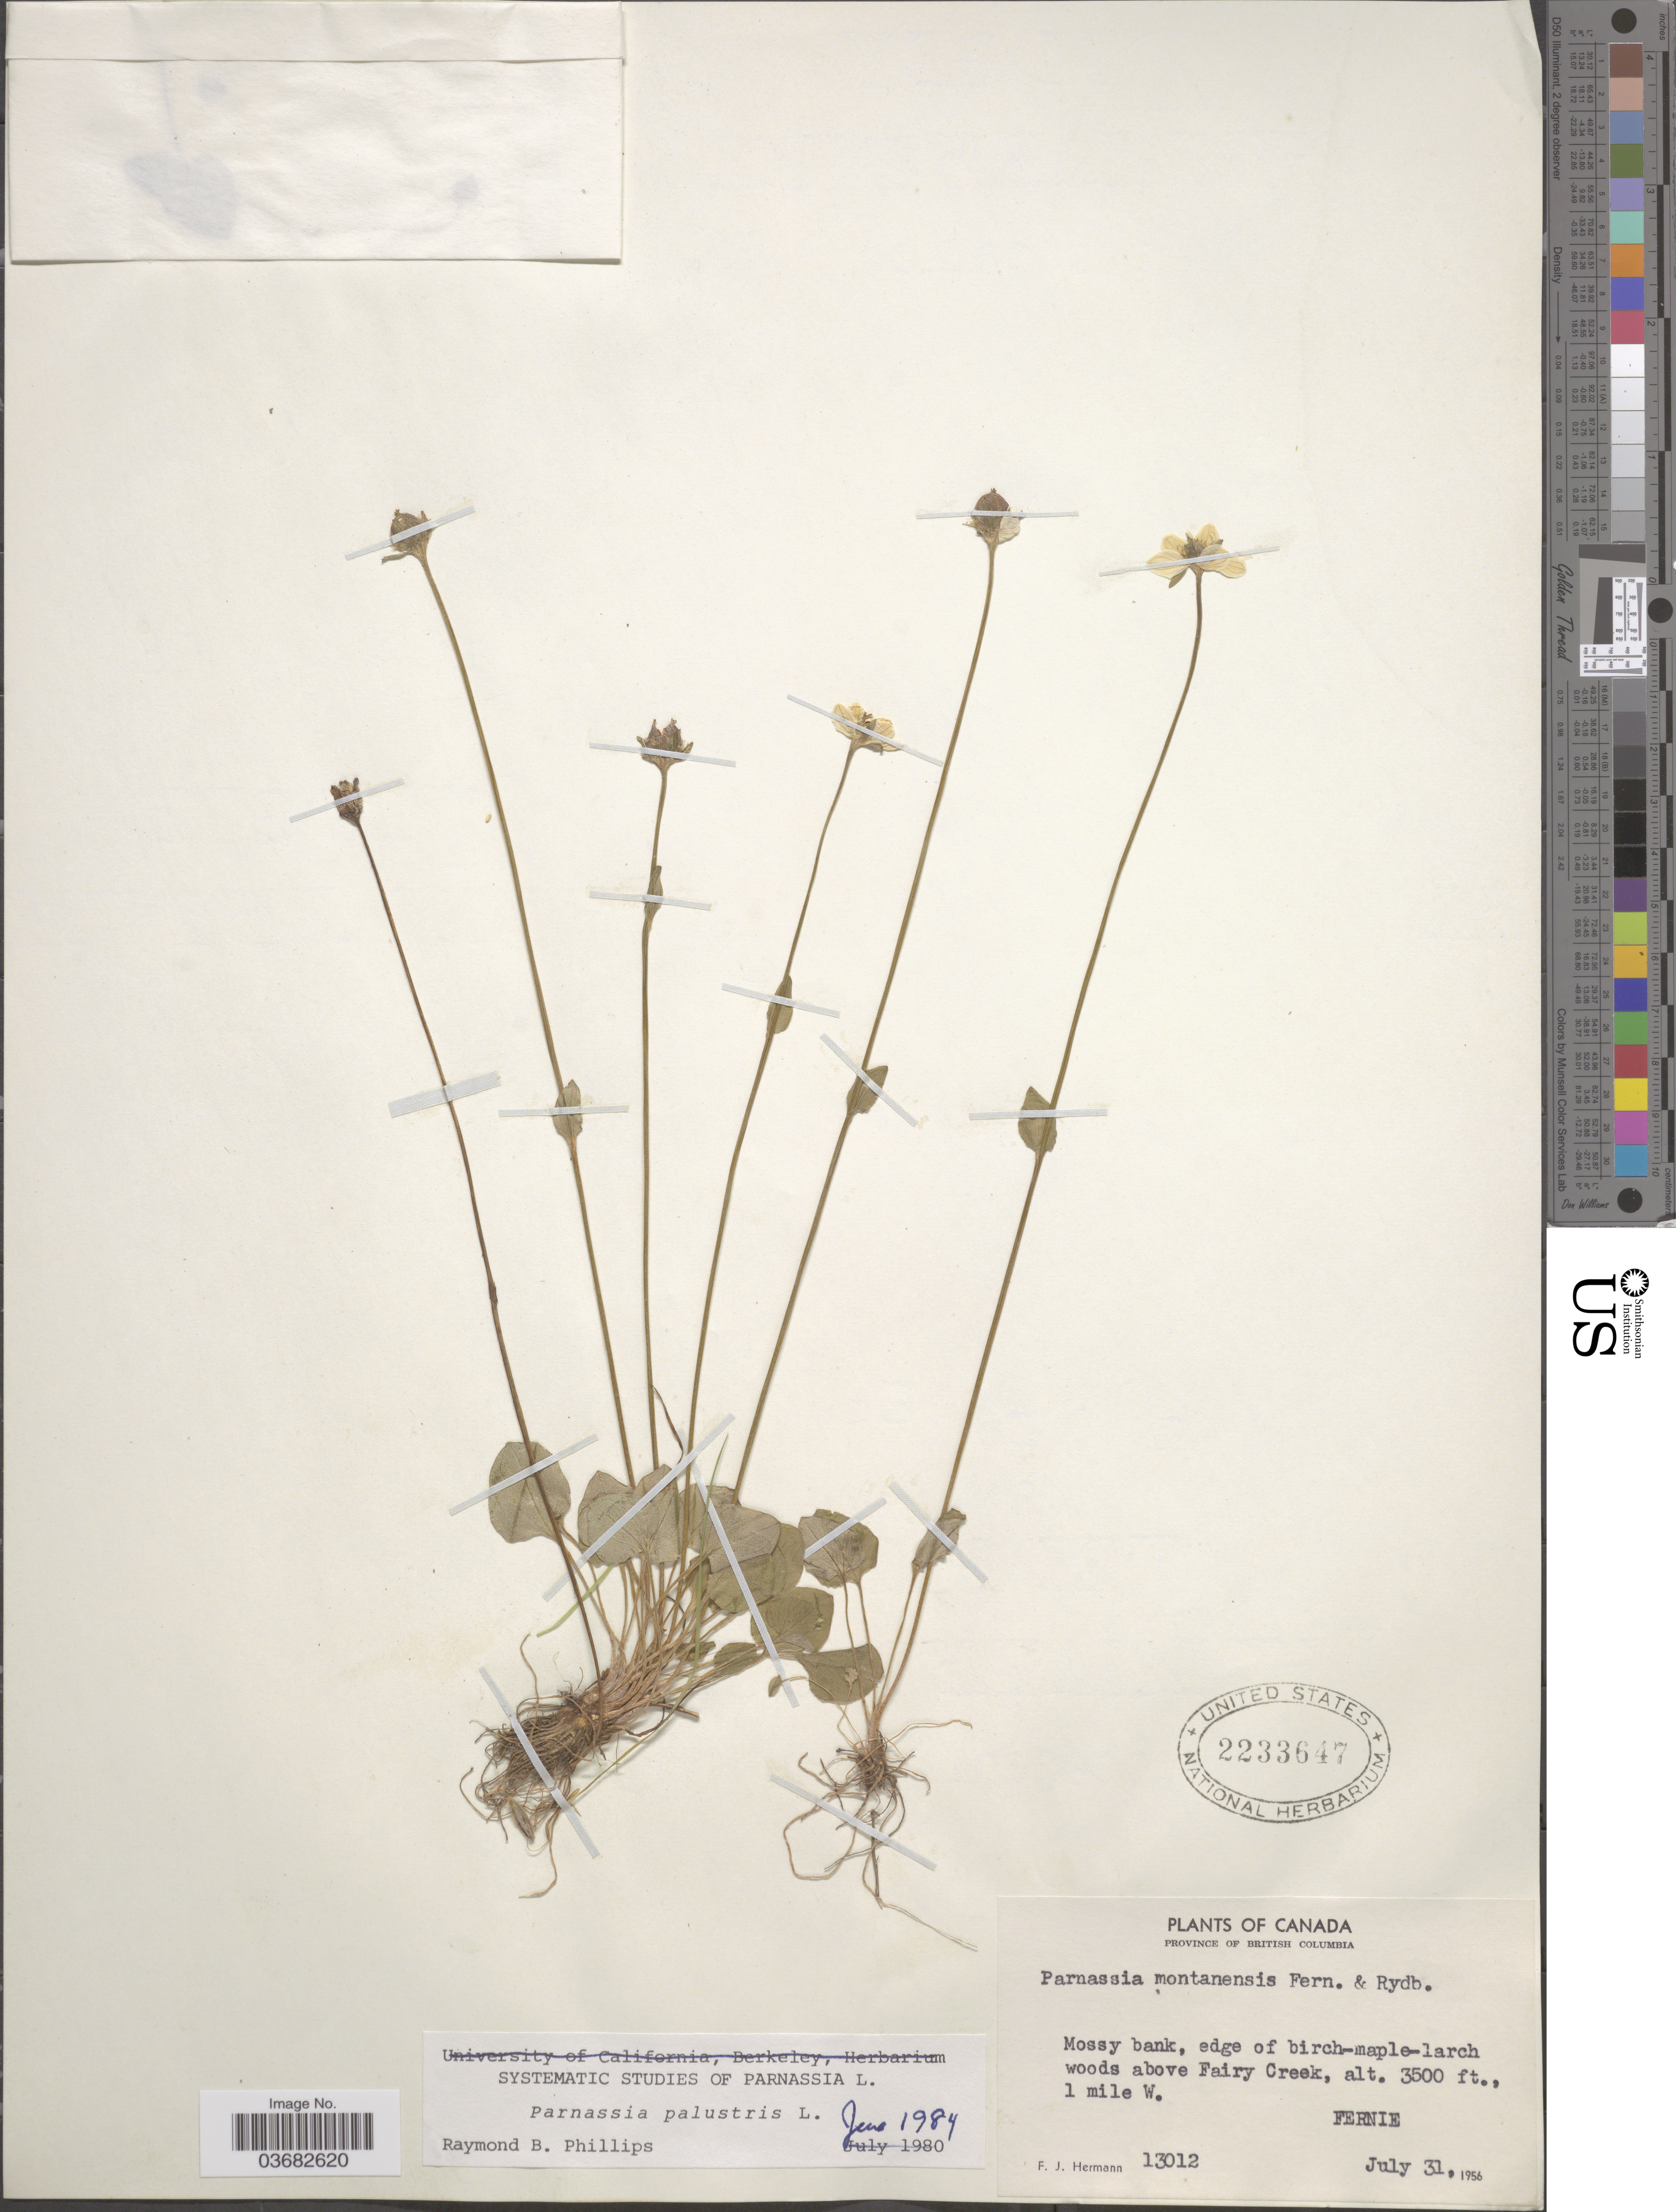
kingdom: Plantae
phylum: Tracheophyta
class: Magnoliopsida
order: Celastrales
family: Parnassiaceae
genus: Parnassia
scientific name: Parnassia palustris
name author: L.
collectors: F. J. Hermann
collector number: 13012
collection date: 1956-07-31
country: Canada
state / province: British Columbia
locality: Mossy bank, edge of birch-maple-larch woods above Fairy Creek, 1 mile W. Fernie.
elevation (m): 1067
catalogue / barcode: US 2233647